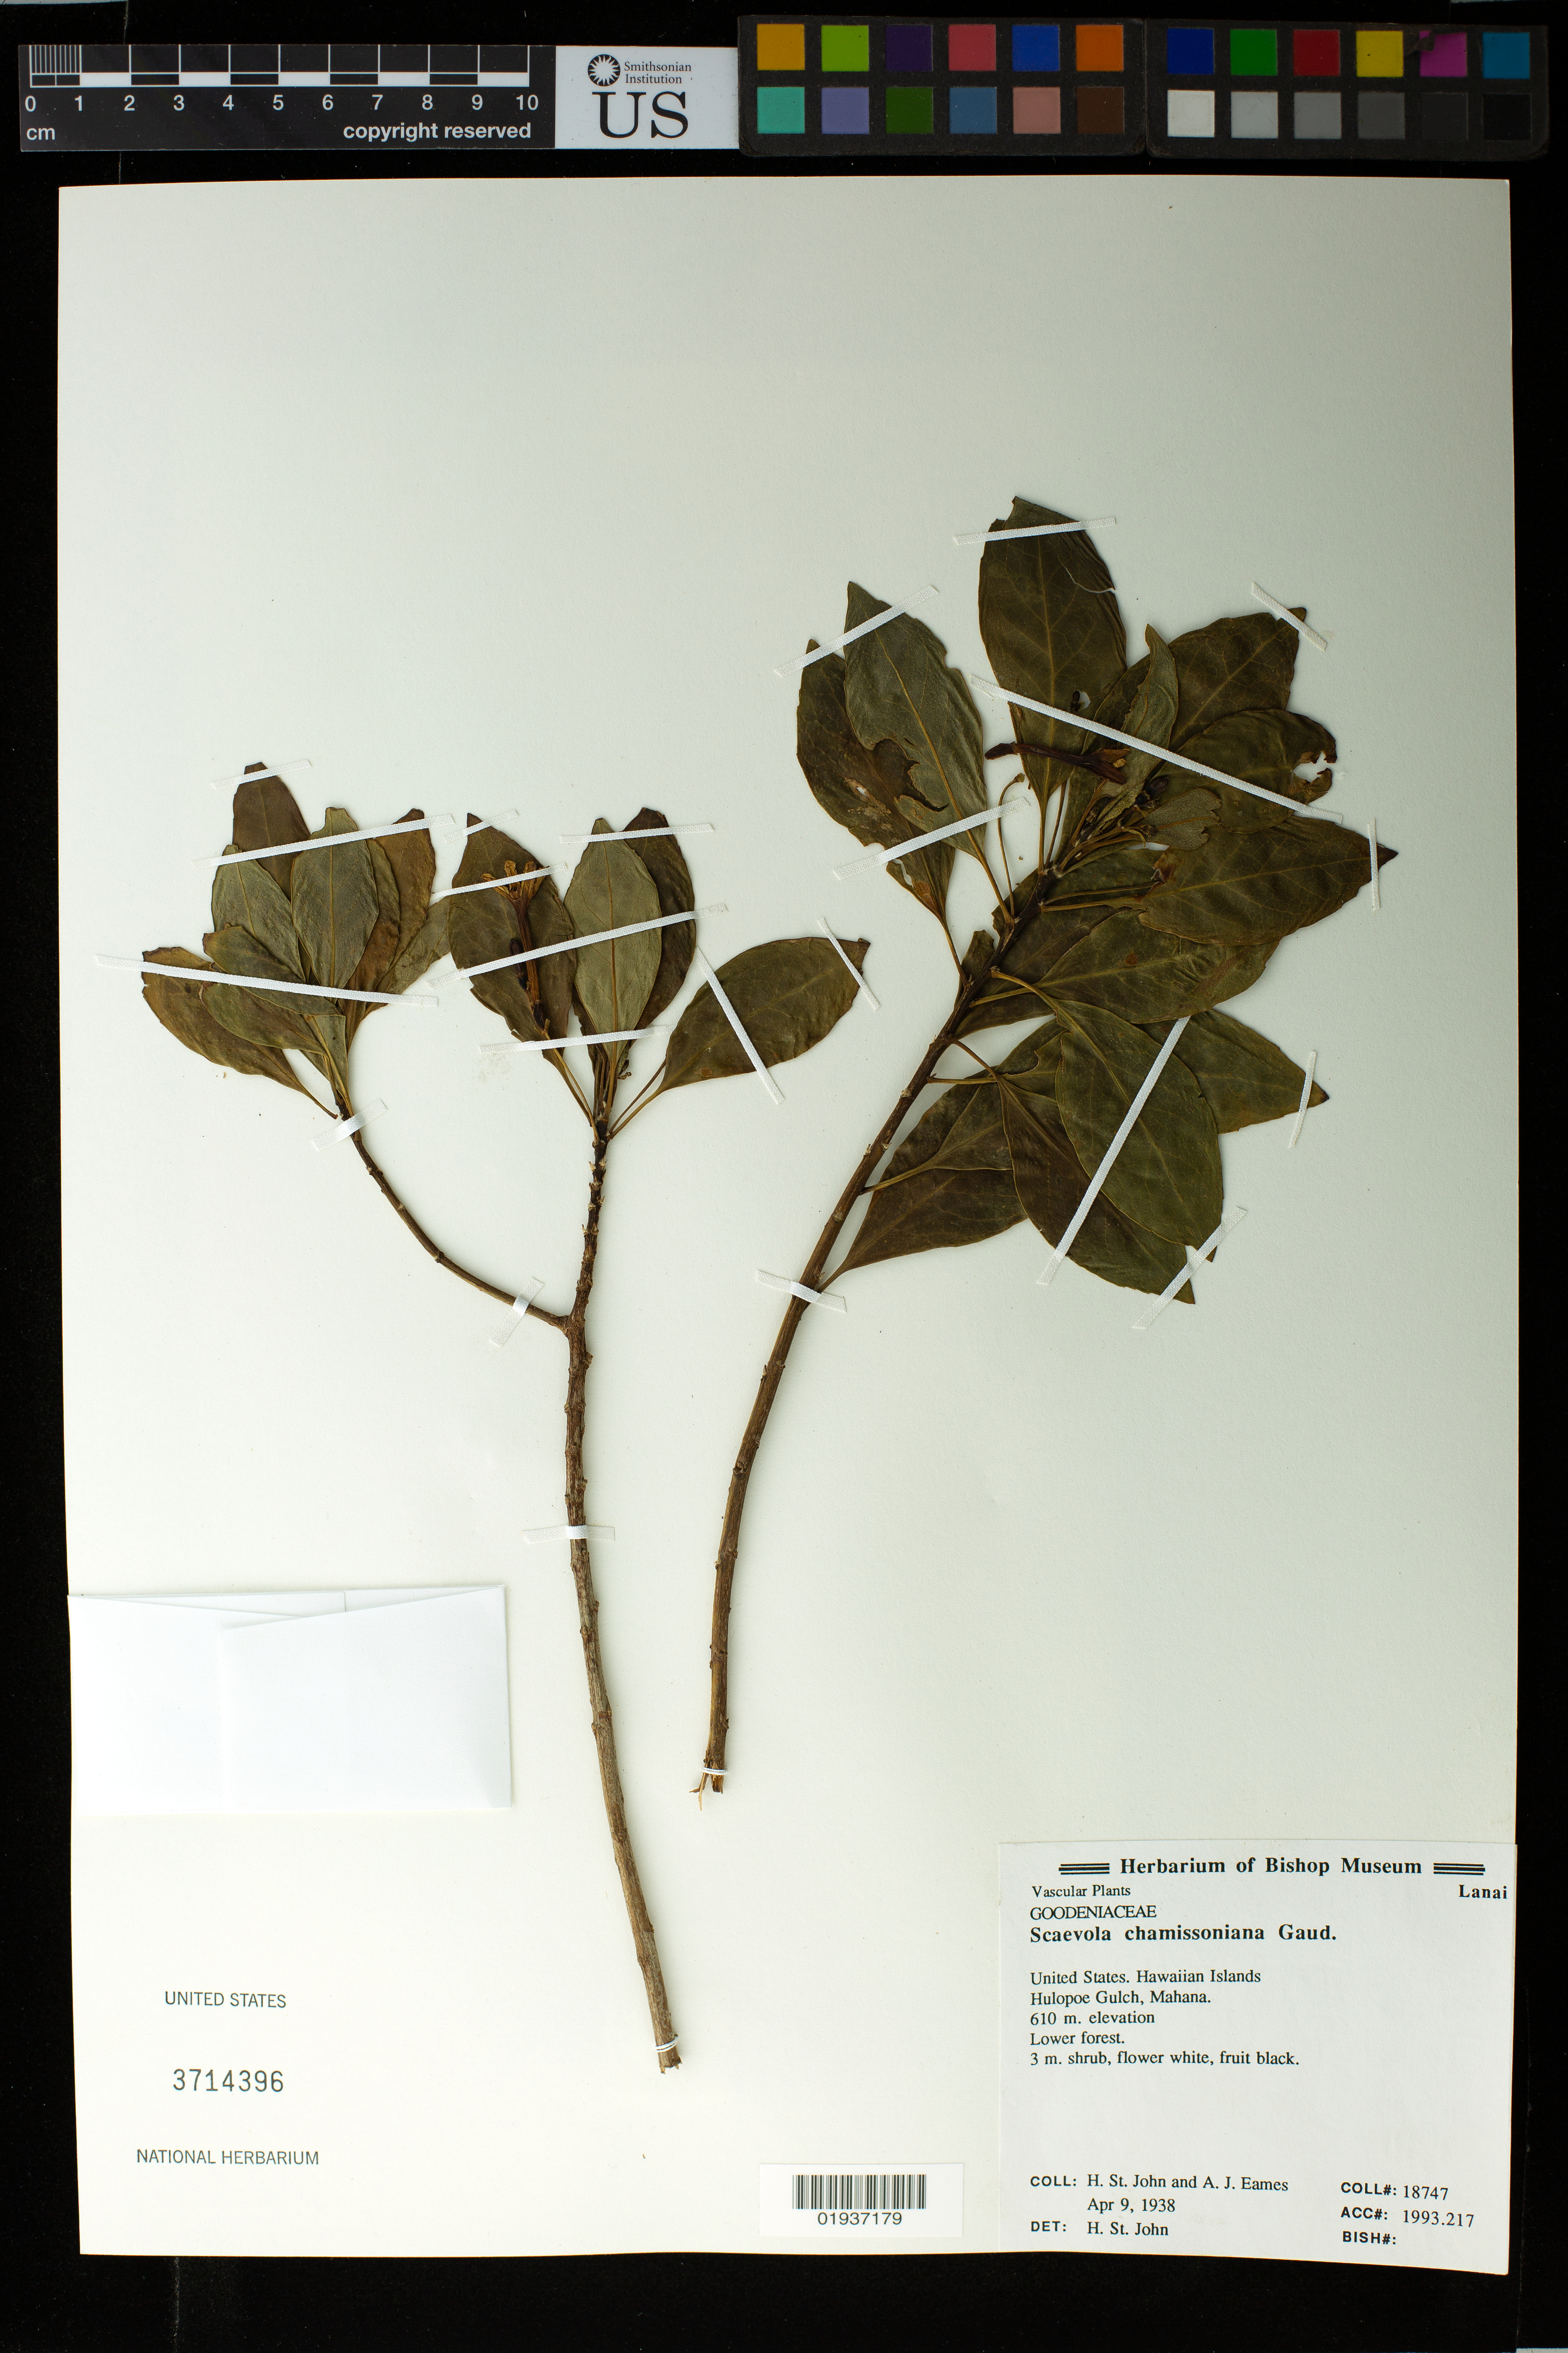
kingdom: Plantae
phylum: Tracheophyta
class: Magnoliopsida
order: Asterales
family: Goodeniaceae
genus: Scaevola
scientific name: Scaevola chamissoniana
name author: Gaudich.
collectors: H. St. John & A. J. Eames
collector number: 18747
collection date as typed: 9 Apr 1938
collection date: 1938-04-09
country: United States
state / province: Hawaii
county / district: Maui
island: Lana'i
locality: Hulopoe Gulch, Mahana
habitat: Lower forest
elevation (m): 610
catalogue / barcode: US 3714396